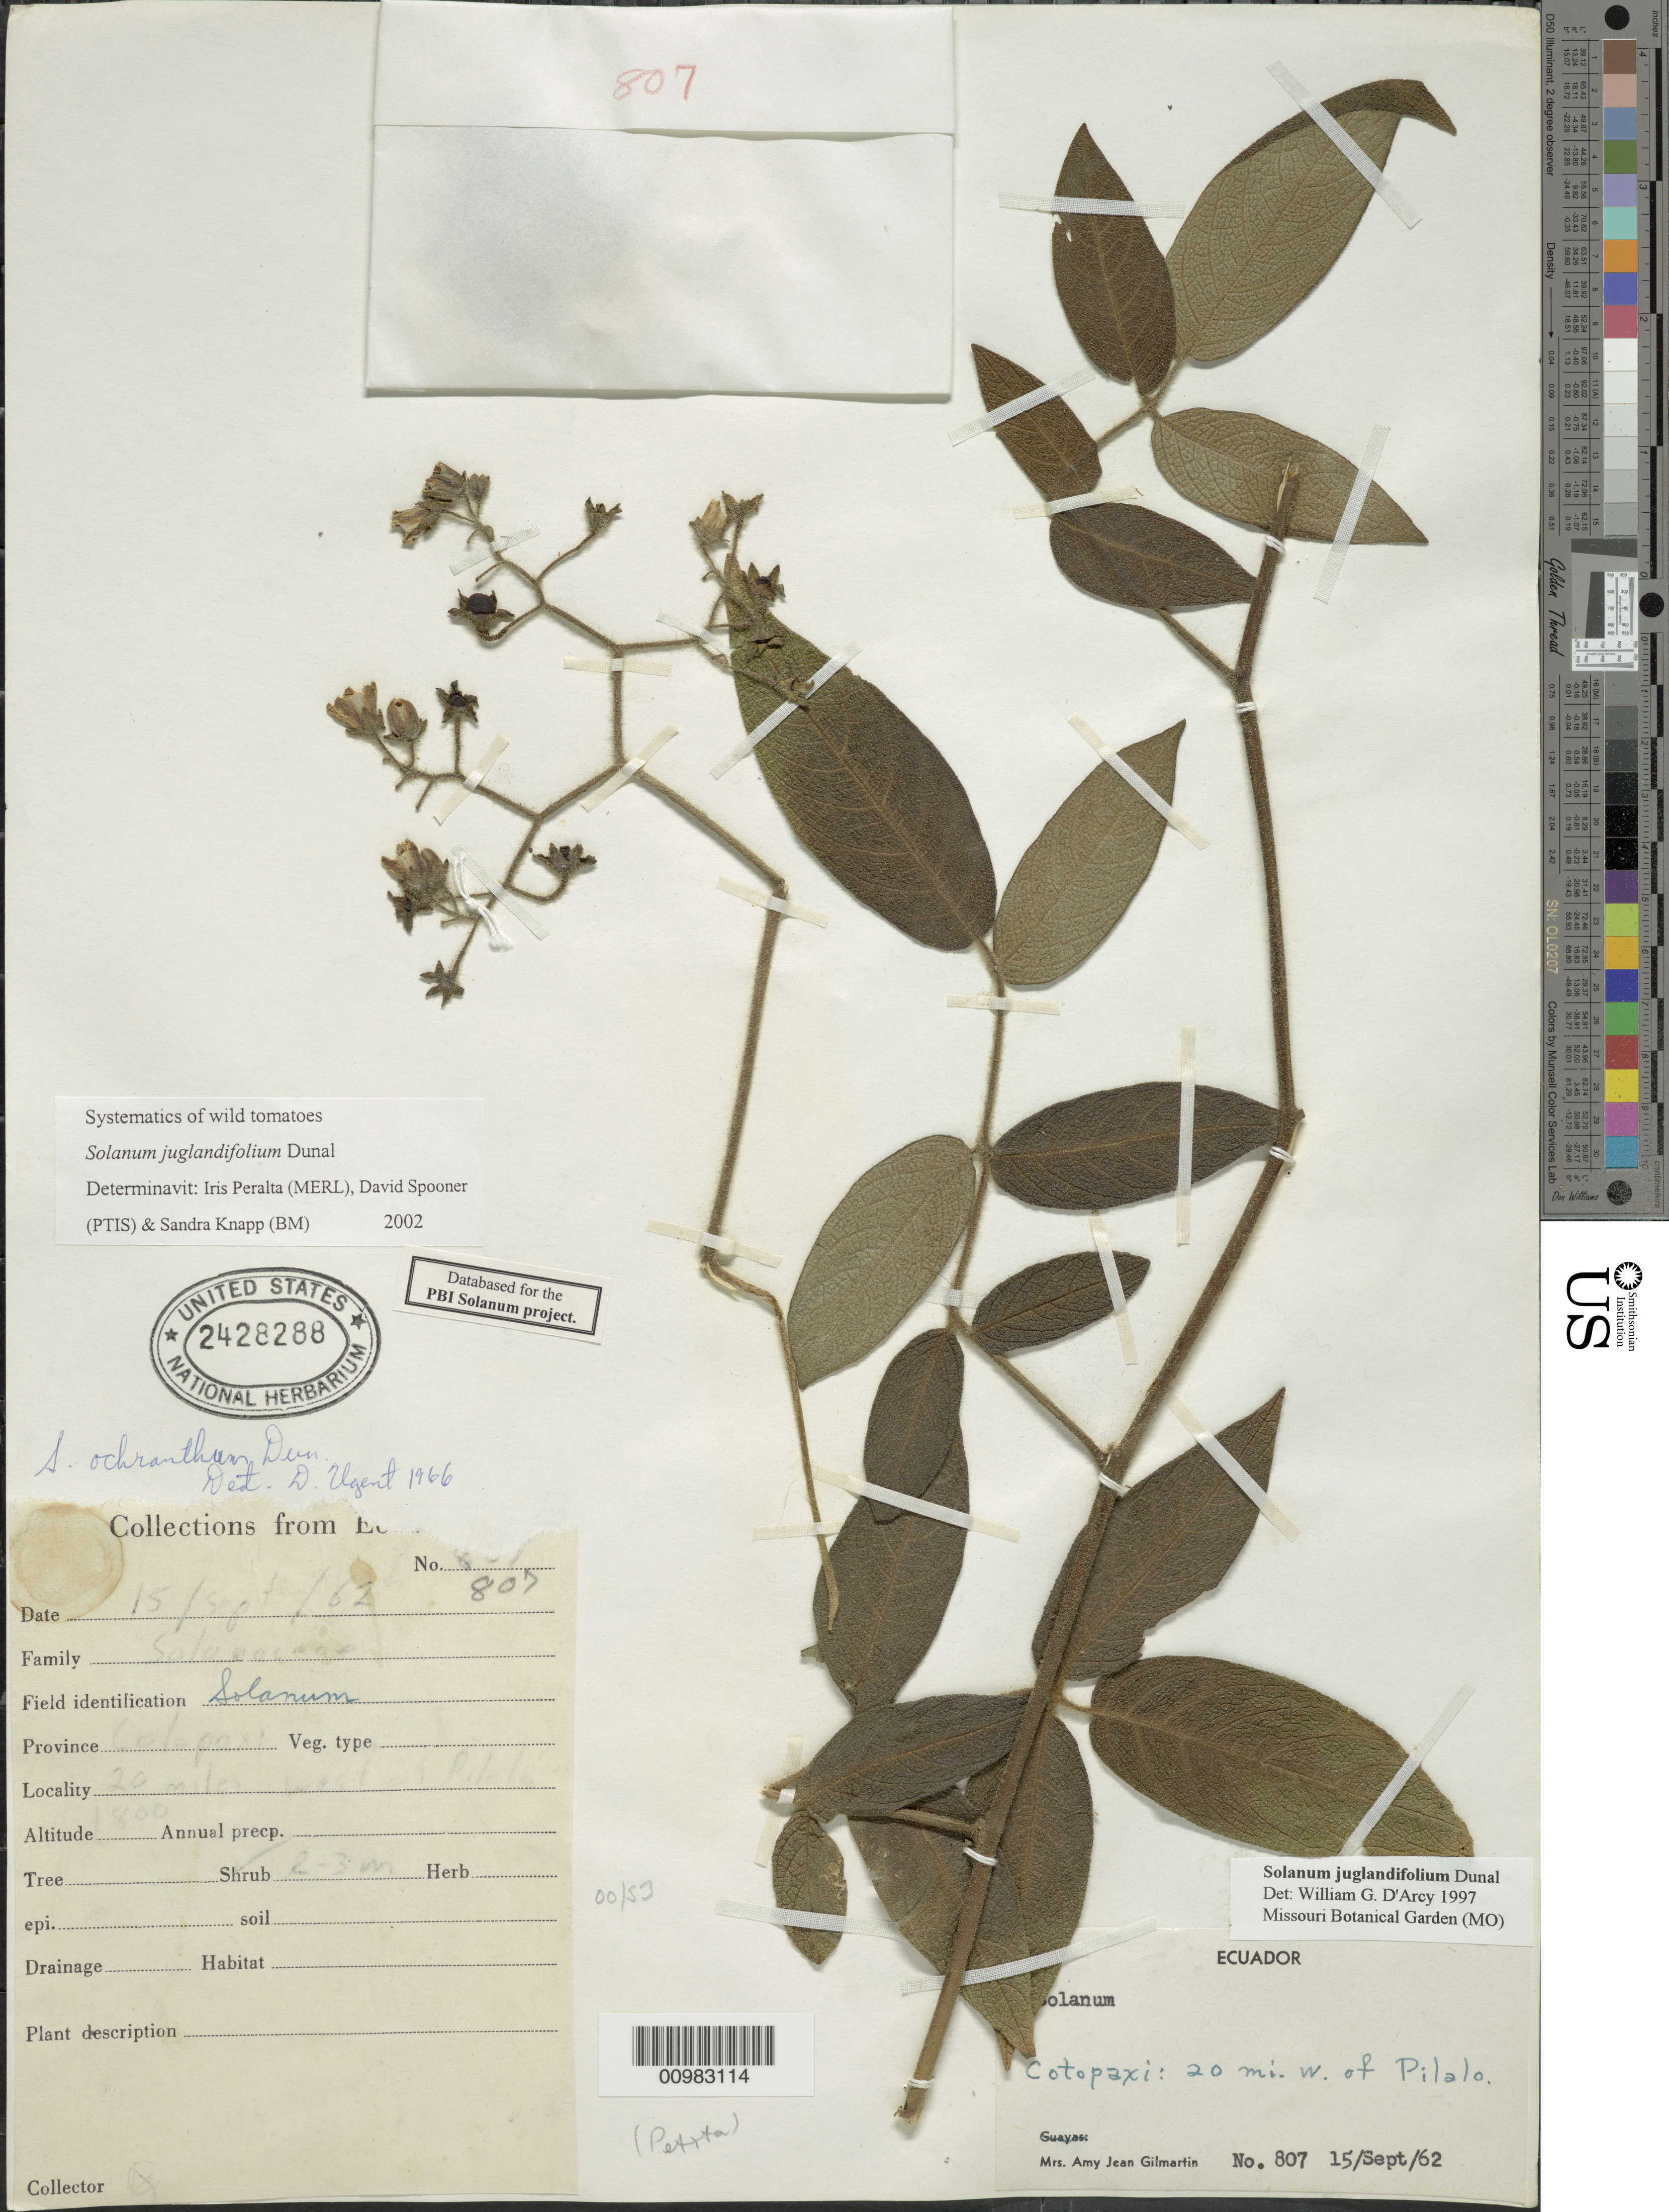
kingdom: Plantae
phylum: Tracheophyta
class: Magnoliopsida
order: Solanales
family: Solanaceae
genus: Solanum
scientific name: Solanum juglandifolium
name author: Dunal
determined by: Peralta, Iris E.; Knapp, S. D.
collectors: A. J. Gilmartin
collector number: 807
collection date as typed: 15 Sep 1962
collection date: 1962-09-15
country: Ecuador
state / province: Cotopaxi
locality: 20 km W of Pilalo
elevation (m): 1800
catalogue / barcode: US 2428288